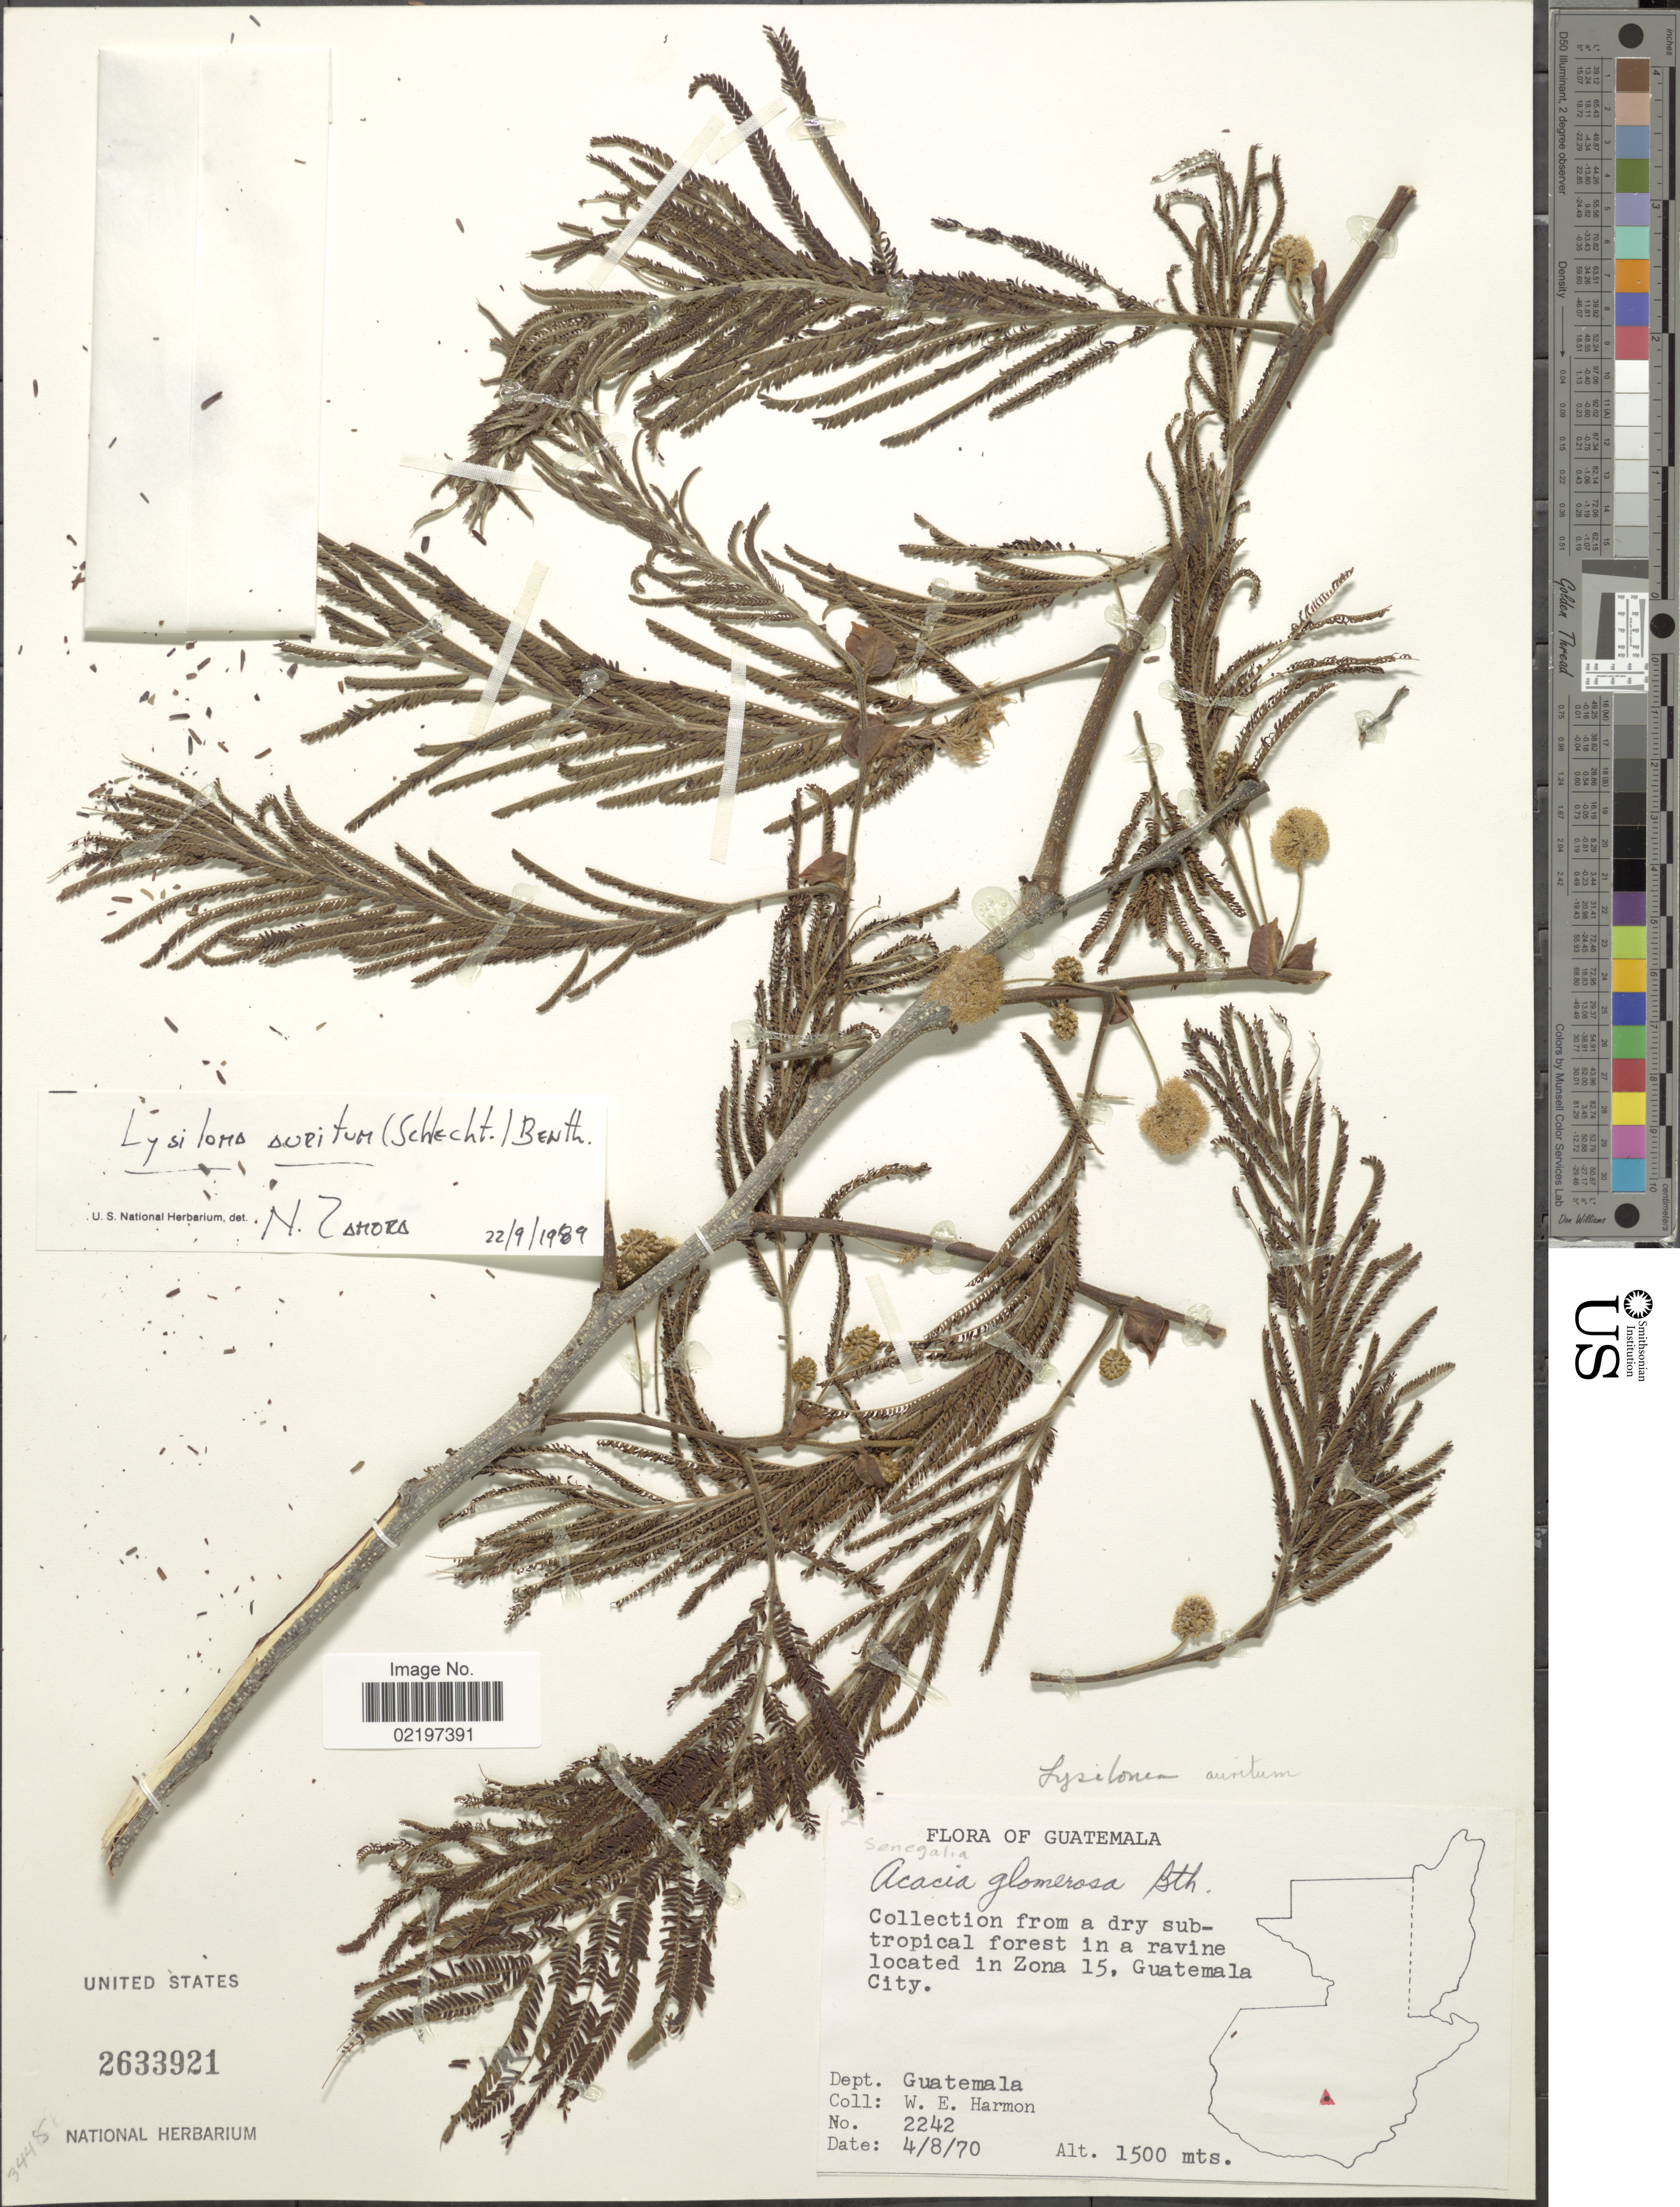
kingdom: Plantae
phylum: Tracheophyta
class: Magnoliopsida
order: Fabales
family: Fabaceae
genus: Lysiloma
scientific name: Lysiloma auritum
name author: (Schltdl.) Benth.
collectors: W. E. Harmon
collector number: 2242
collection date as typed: Transcribed d/m/y: 4/8/70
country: Guatemala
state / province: Guatemala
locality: In a ravine located in Zona 15, Guatemala City, Dept. Guatemala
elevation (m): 1500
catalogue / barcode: US 2633921